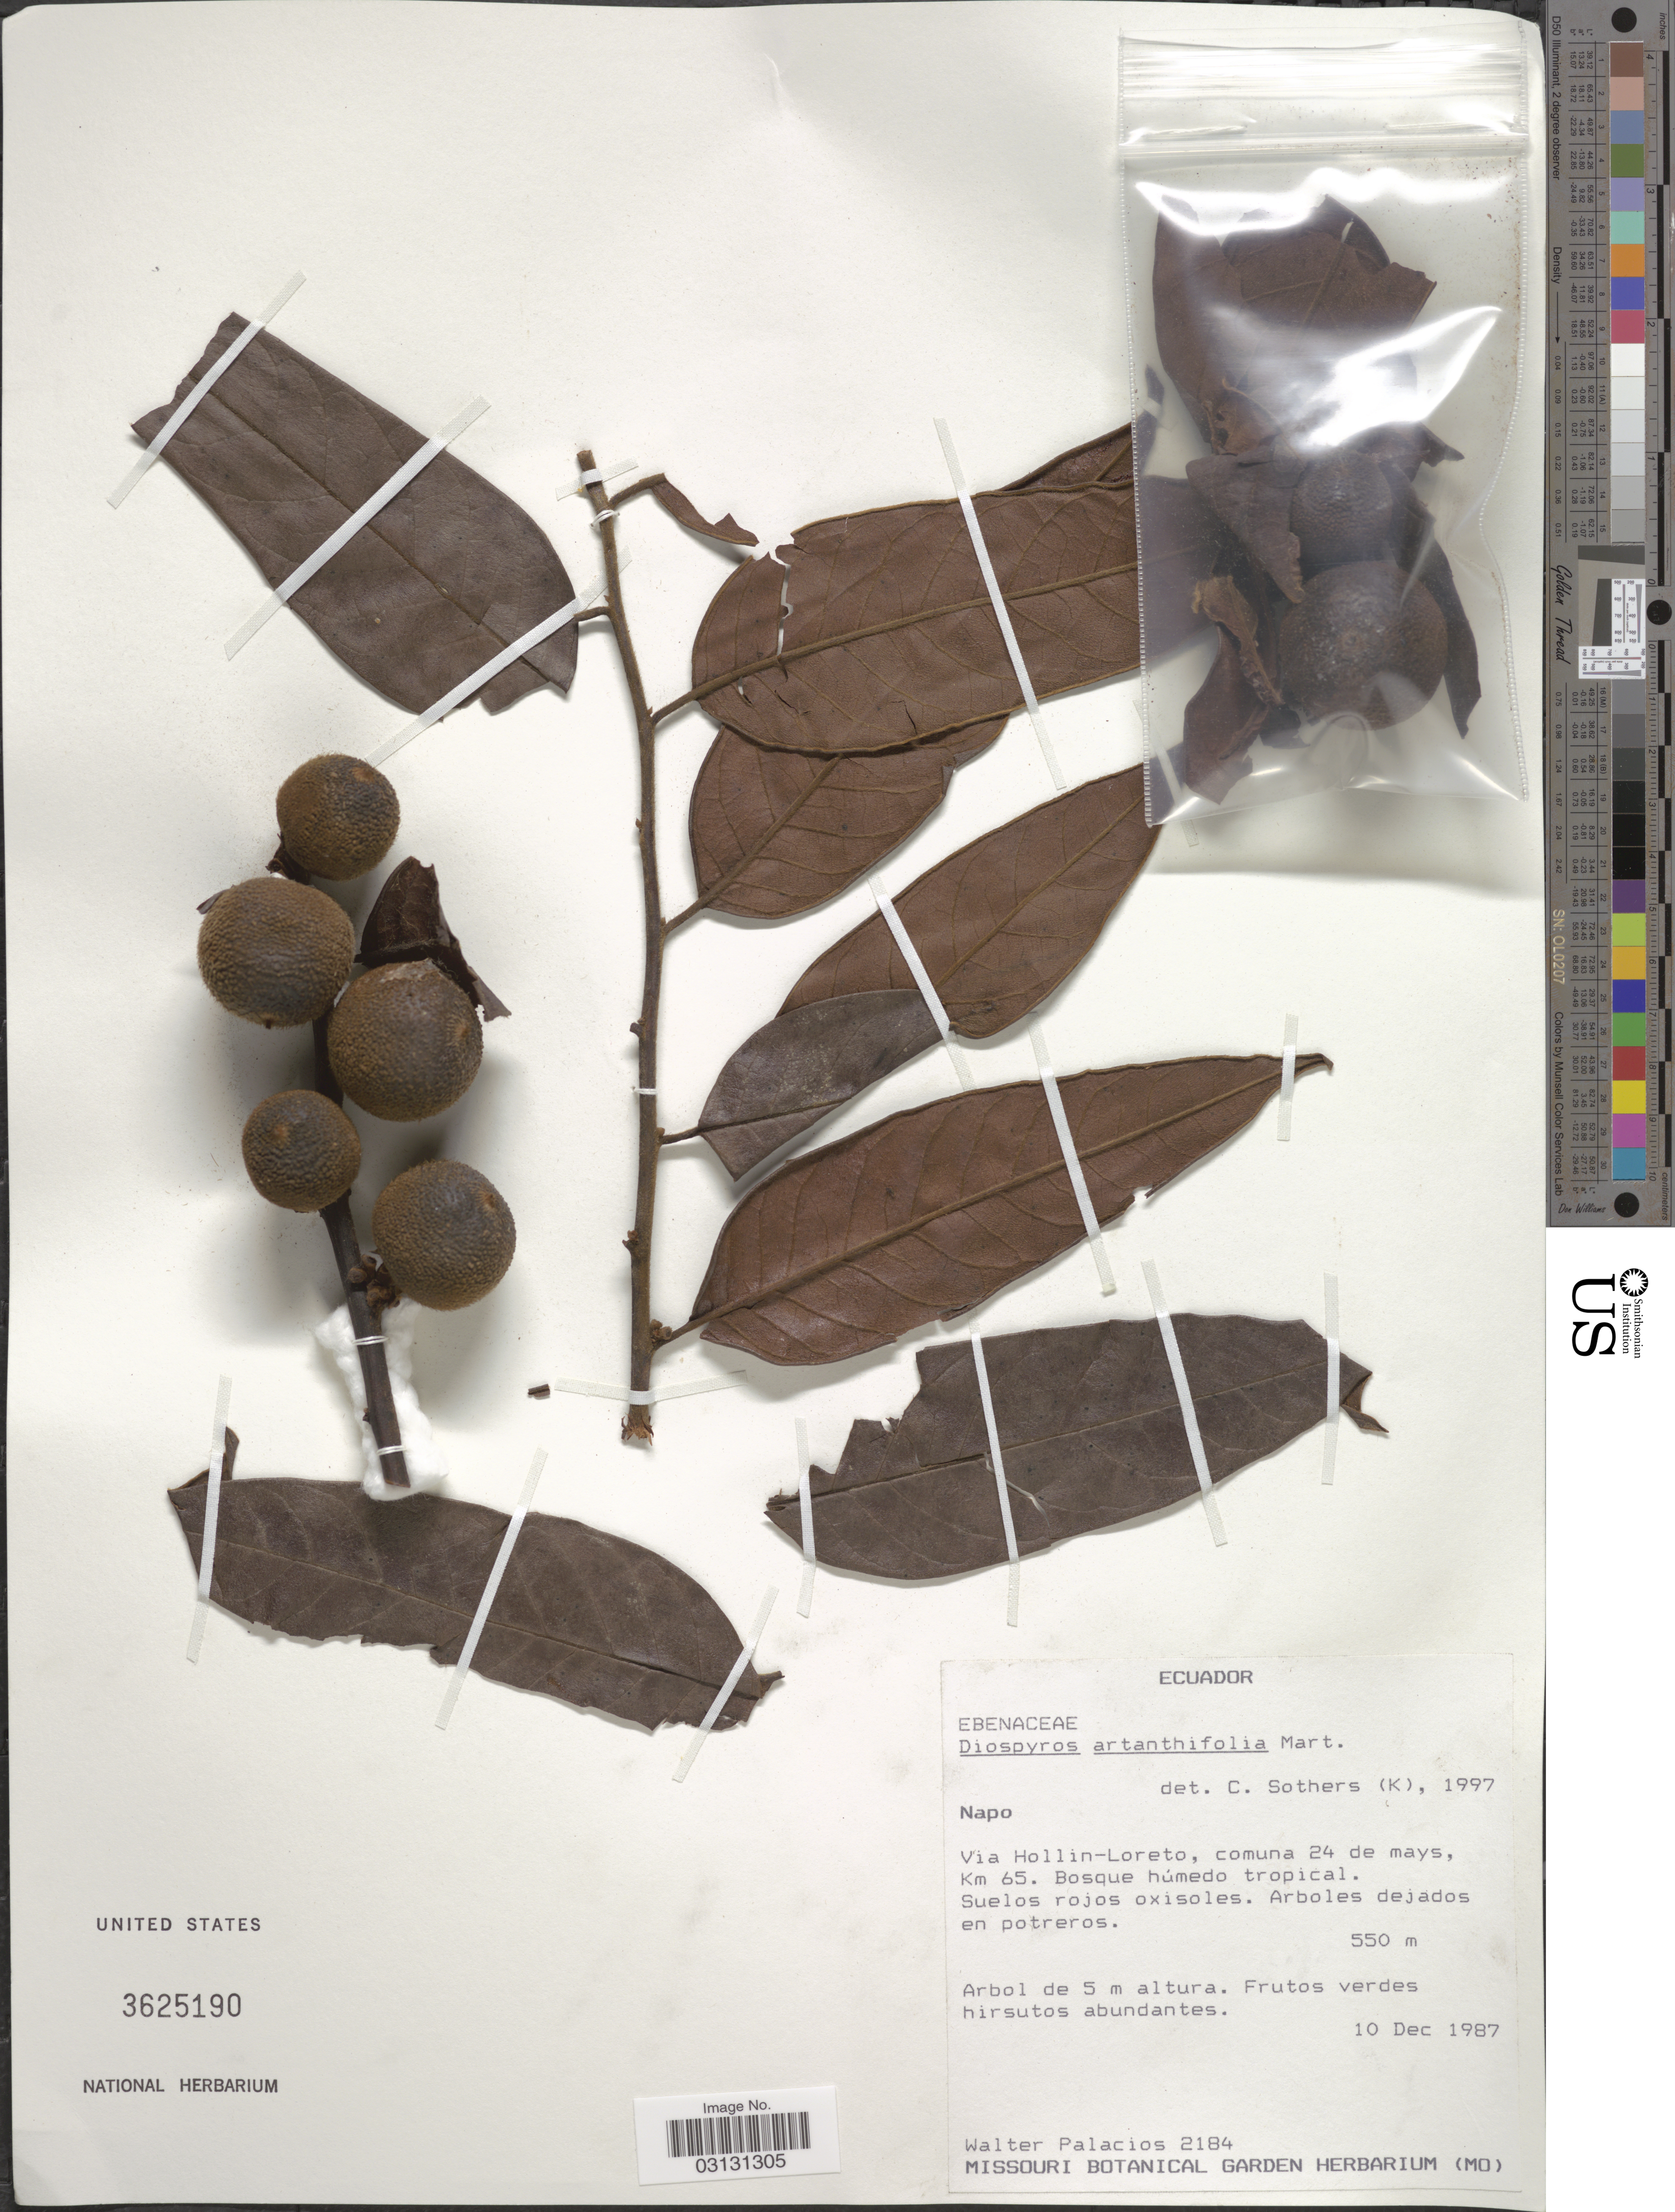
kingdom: Plantae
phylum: Tracheophyta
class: Magnoliopsida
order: Ericales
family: Ebenaceae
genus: Diospyros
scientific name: Diospyros artanthifolia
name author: Mart. ex Miq.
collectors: W. Palacios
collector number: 2184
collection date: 1987-12-10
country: Ecuador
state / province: Napo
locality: Via Hollin-Loreto, comuna 24 de mays, Km 65. Bosque húmedo tropical.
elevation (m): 550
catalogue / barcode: US 3625190